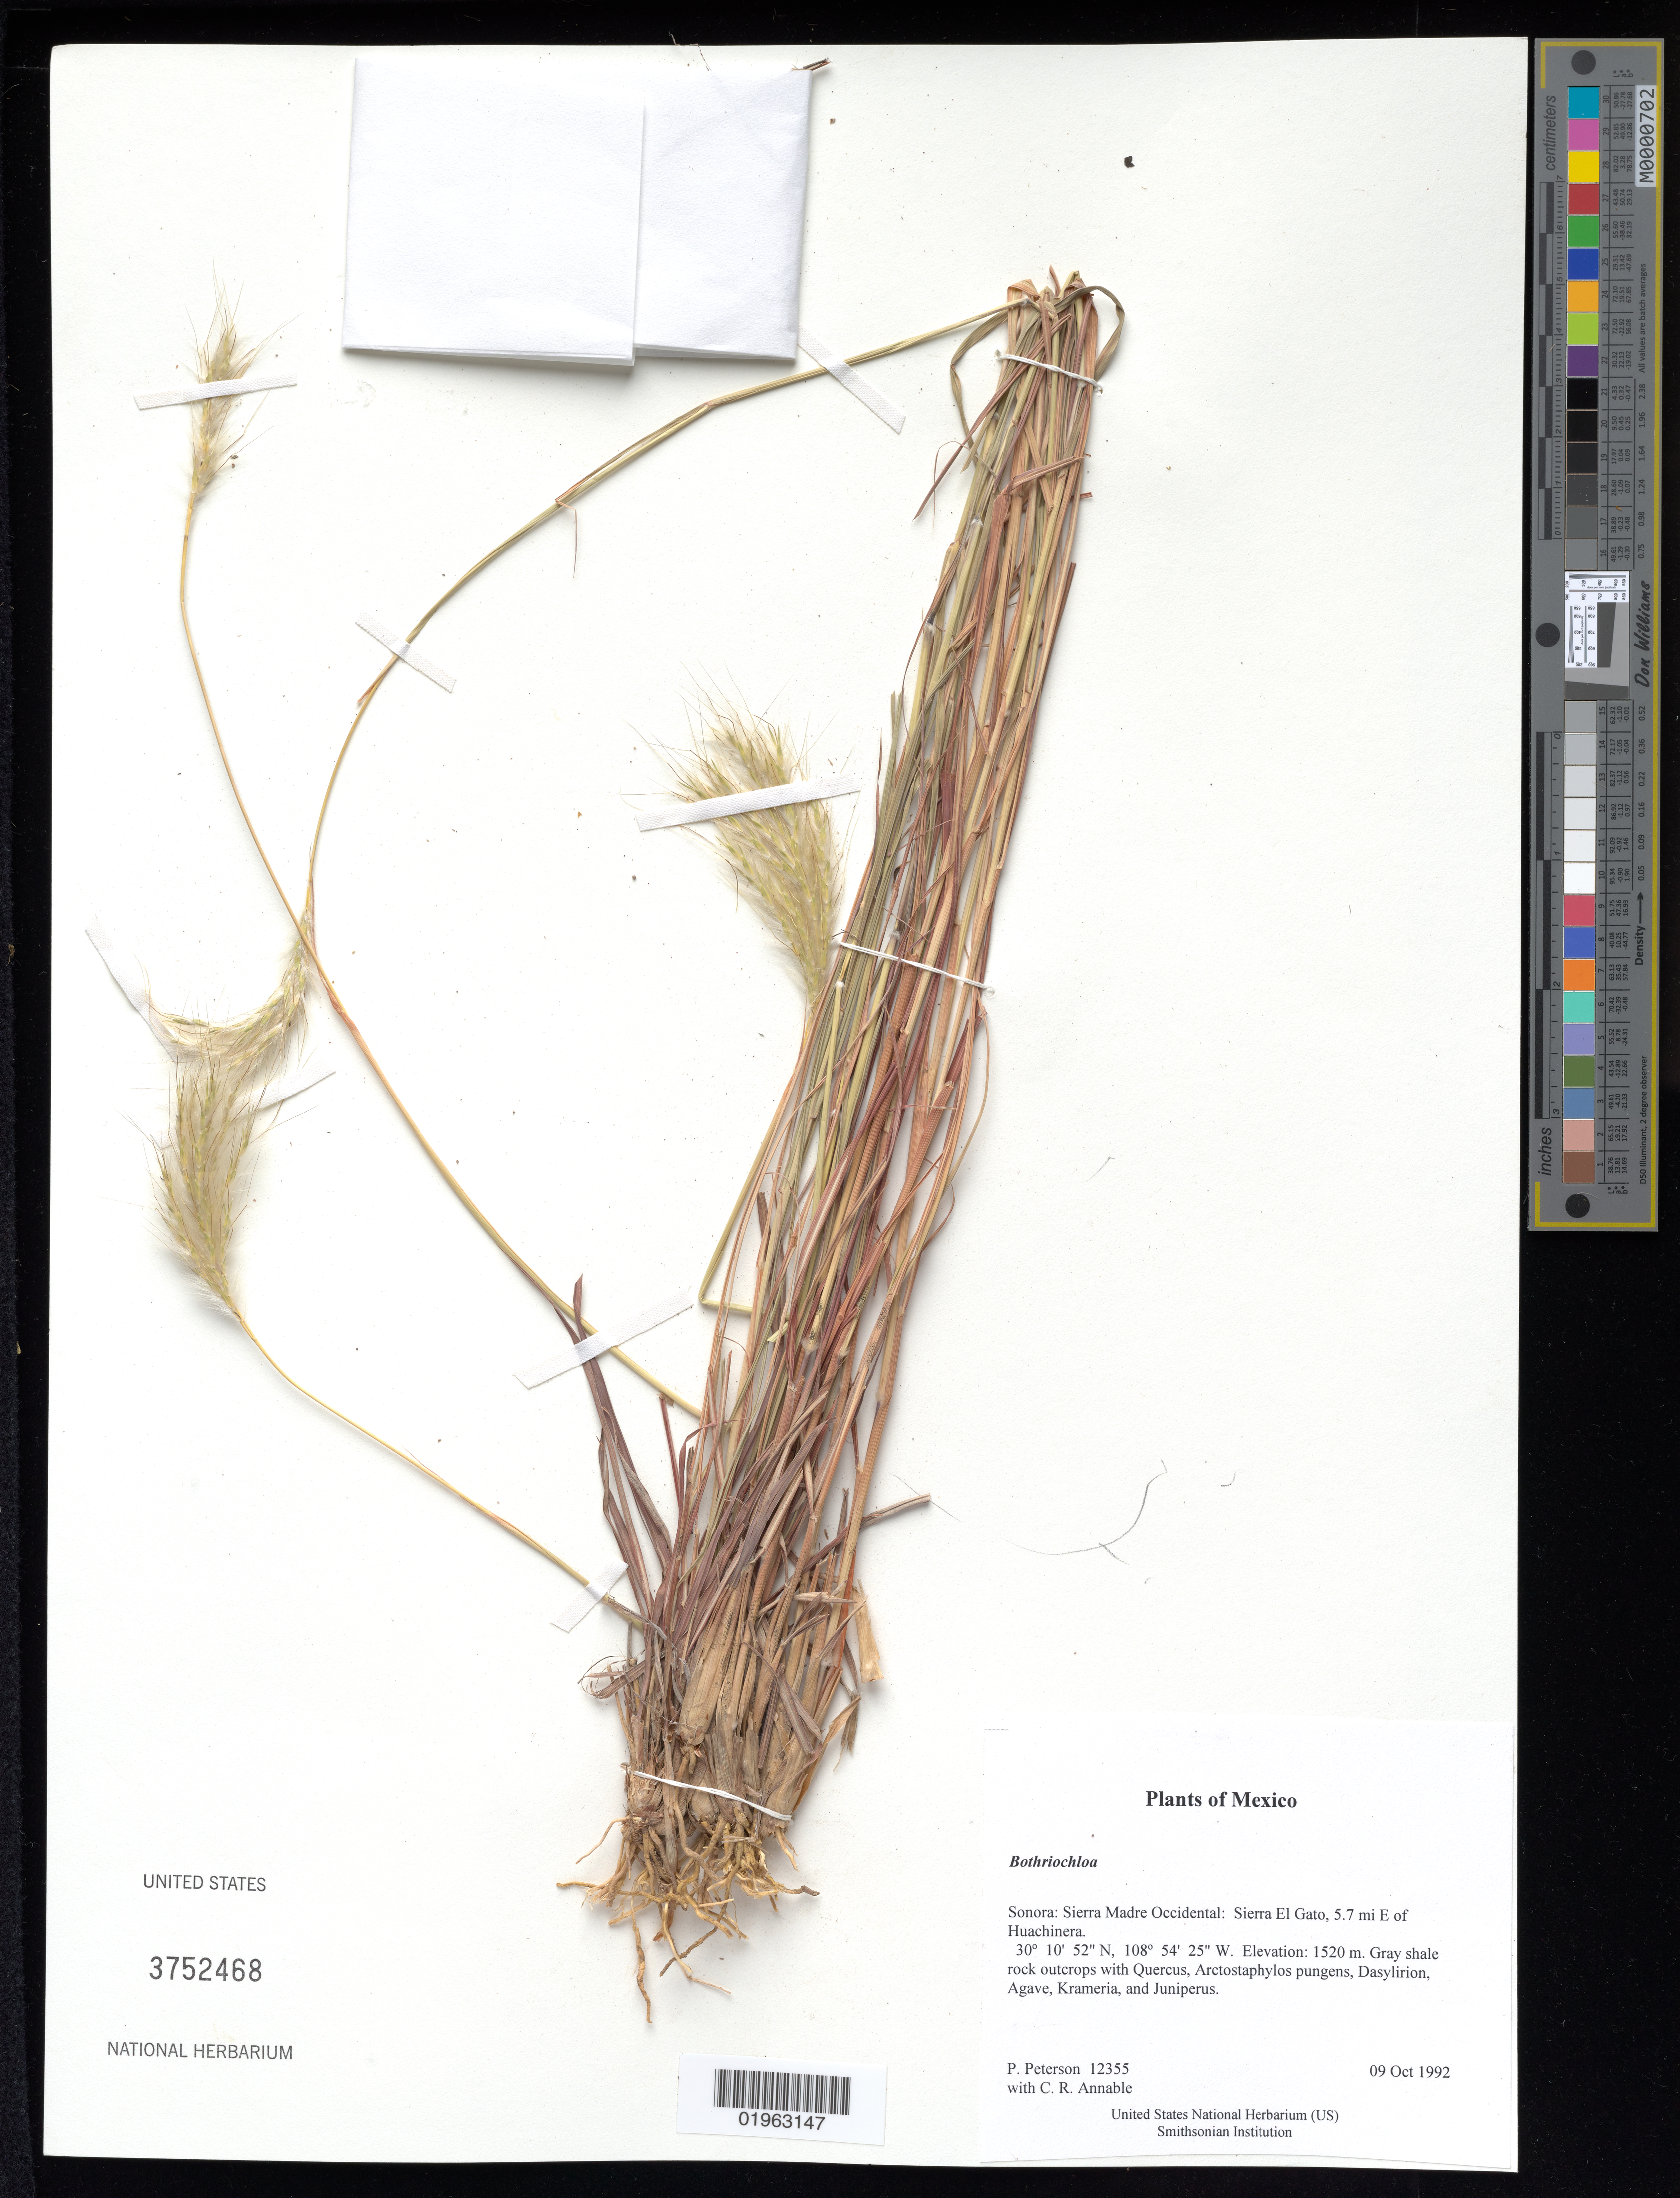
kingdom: Plantae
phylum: Tracheophyta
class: Liliopsida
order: Poales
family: Poaceae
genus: Bothriochloa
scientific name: Bothriochloa sp.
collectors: P. M. Peterson & C. R. Annable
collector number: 12355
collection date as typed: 09 Oct 1992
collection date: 1992-10-09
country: Mexico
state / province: Sonora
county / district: Sierra Madre Occidental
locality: Sierra El Gato, 5.7 mi E of Huachinera.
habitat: Gray shale rock outcrops with Quercus, Arctostaphylos pungens, Dasylirion, Agave, Krameria, and Juniperus.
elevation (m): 1520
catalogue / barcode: US 3752468